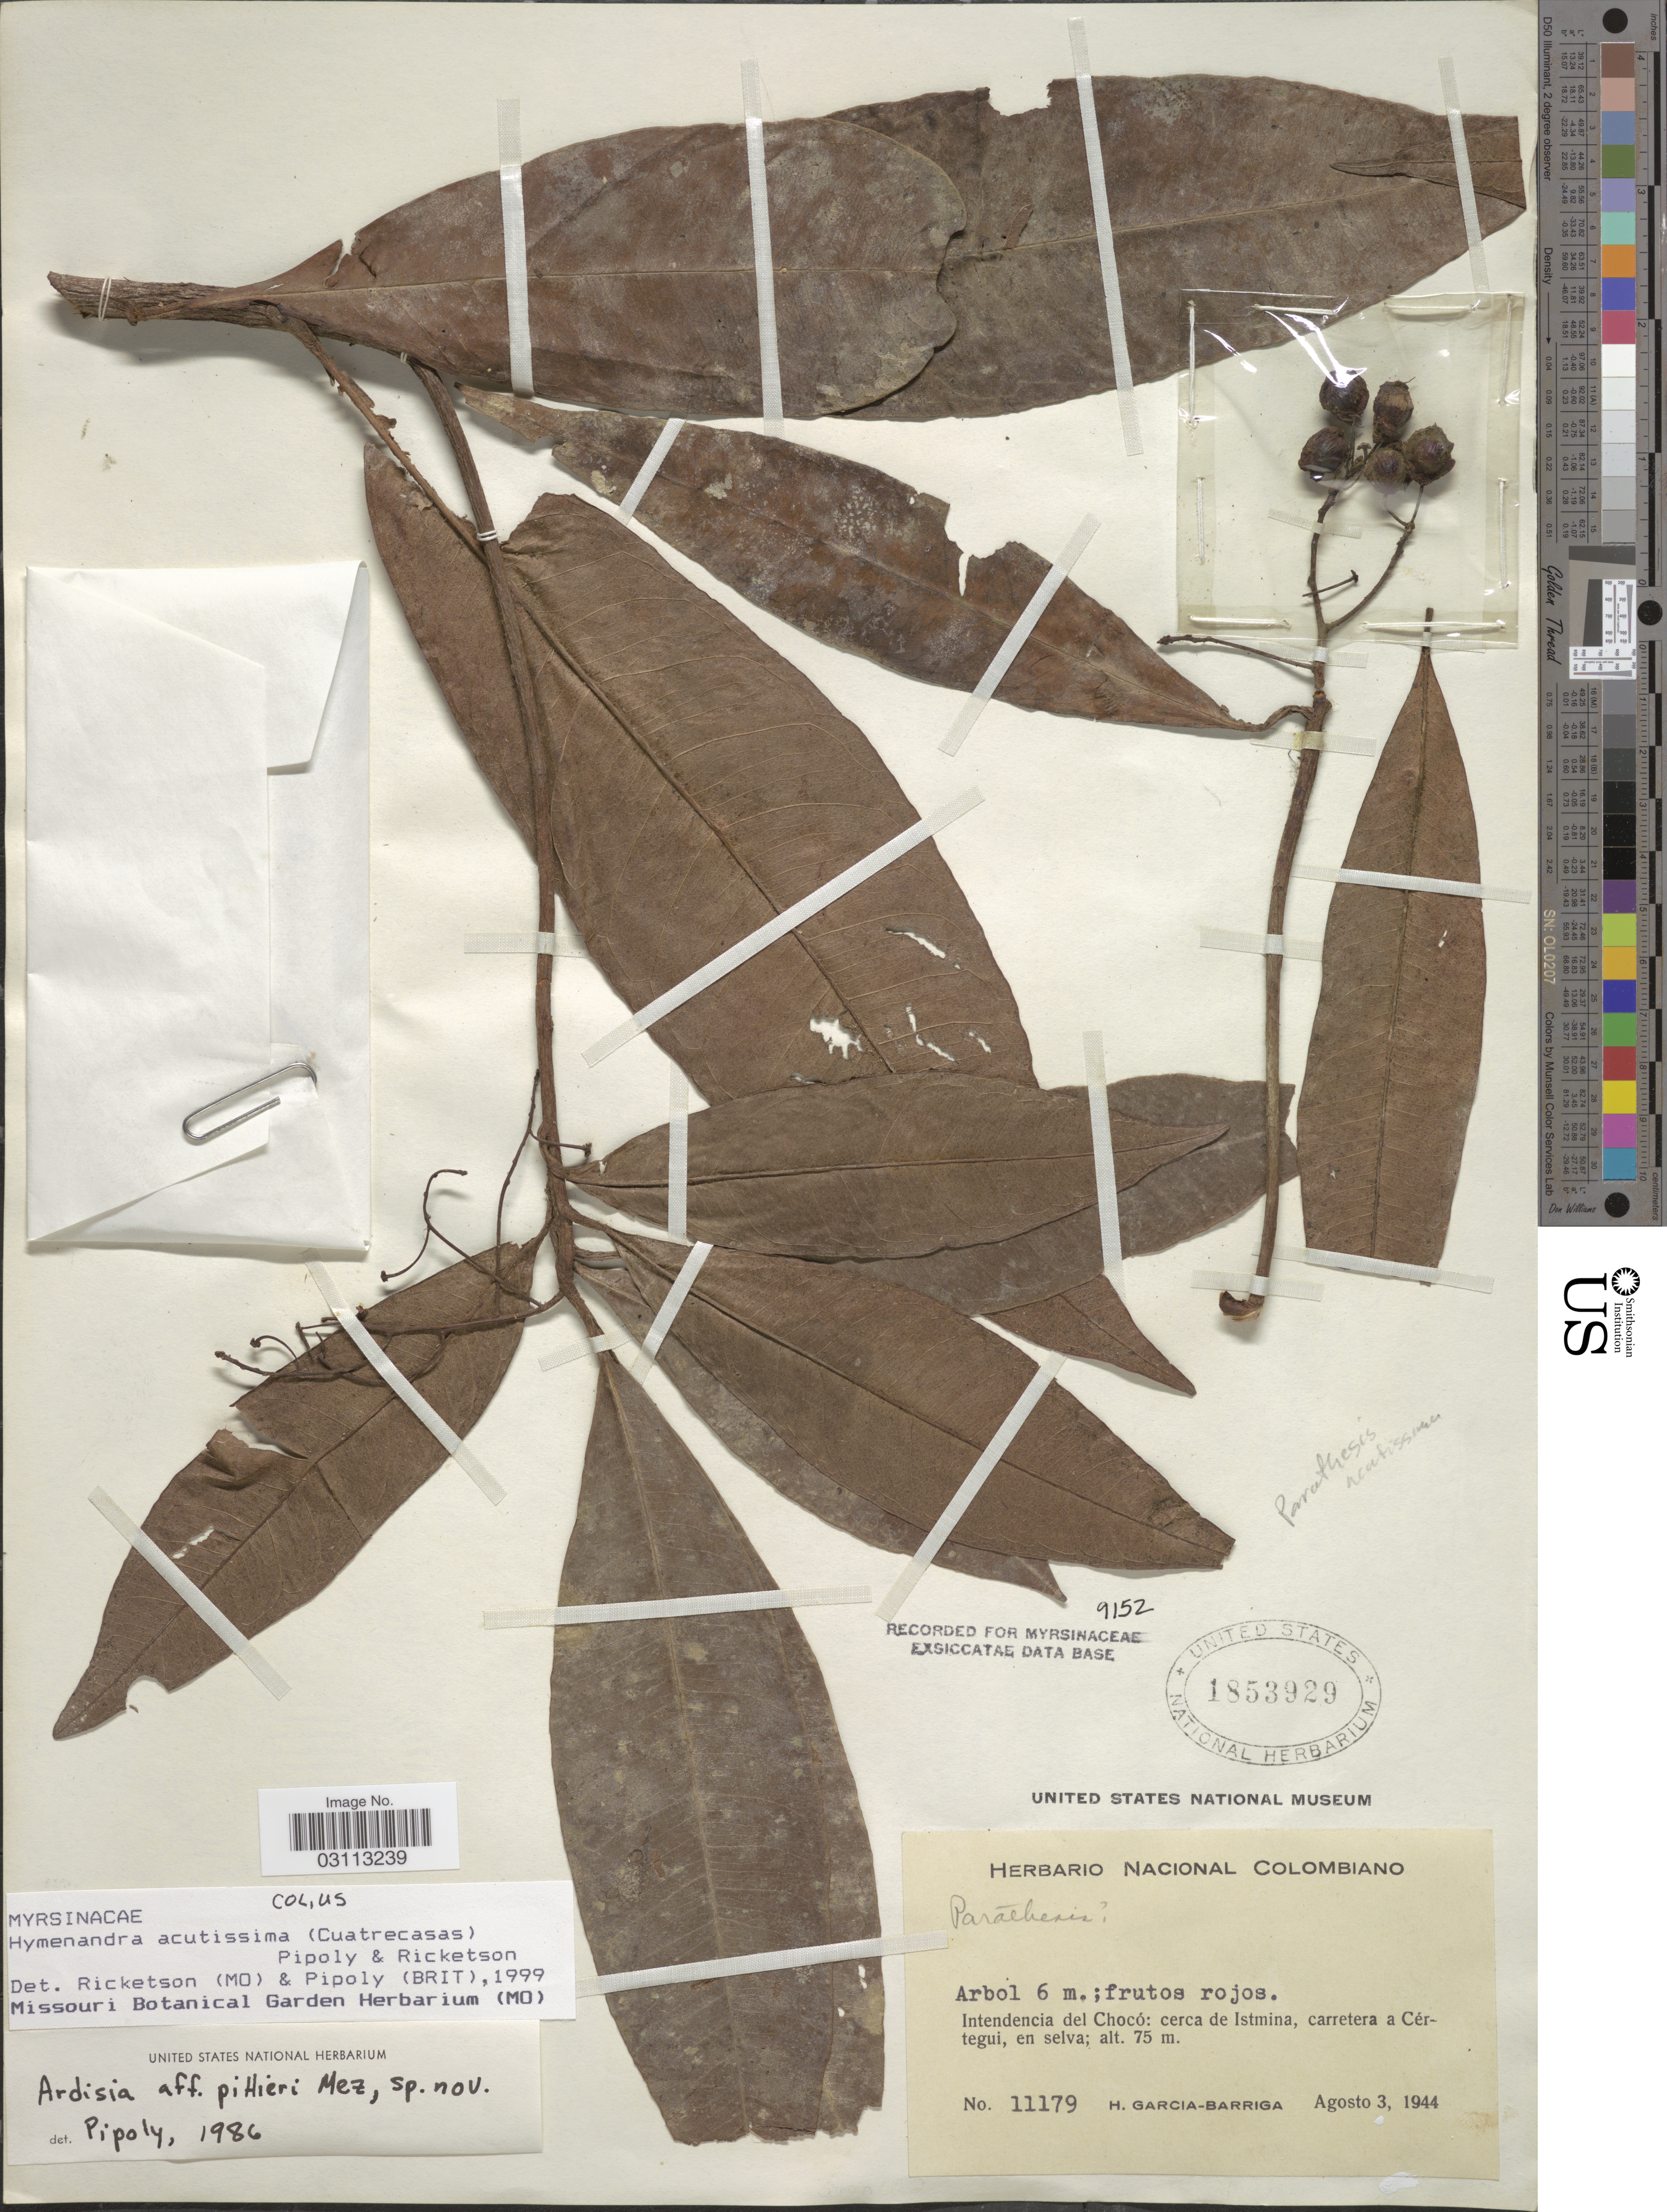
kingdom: Plantae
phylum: Tracheophyta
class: Magnoliopsida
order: Ericales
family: Primulaceae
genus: Hymenandra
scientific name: Hymenandra acutissima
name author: (Cuatrec.) Ricketson & Pipoly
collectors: H. García Barriga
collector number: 11179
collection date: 1944-08-03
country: Colombia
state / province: Chocó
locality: Intendencia del Chocó: cerca de Istmina, carretera a Cértegui.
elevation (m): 75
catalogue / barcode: US 1853929